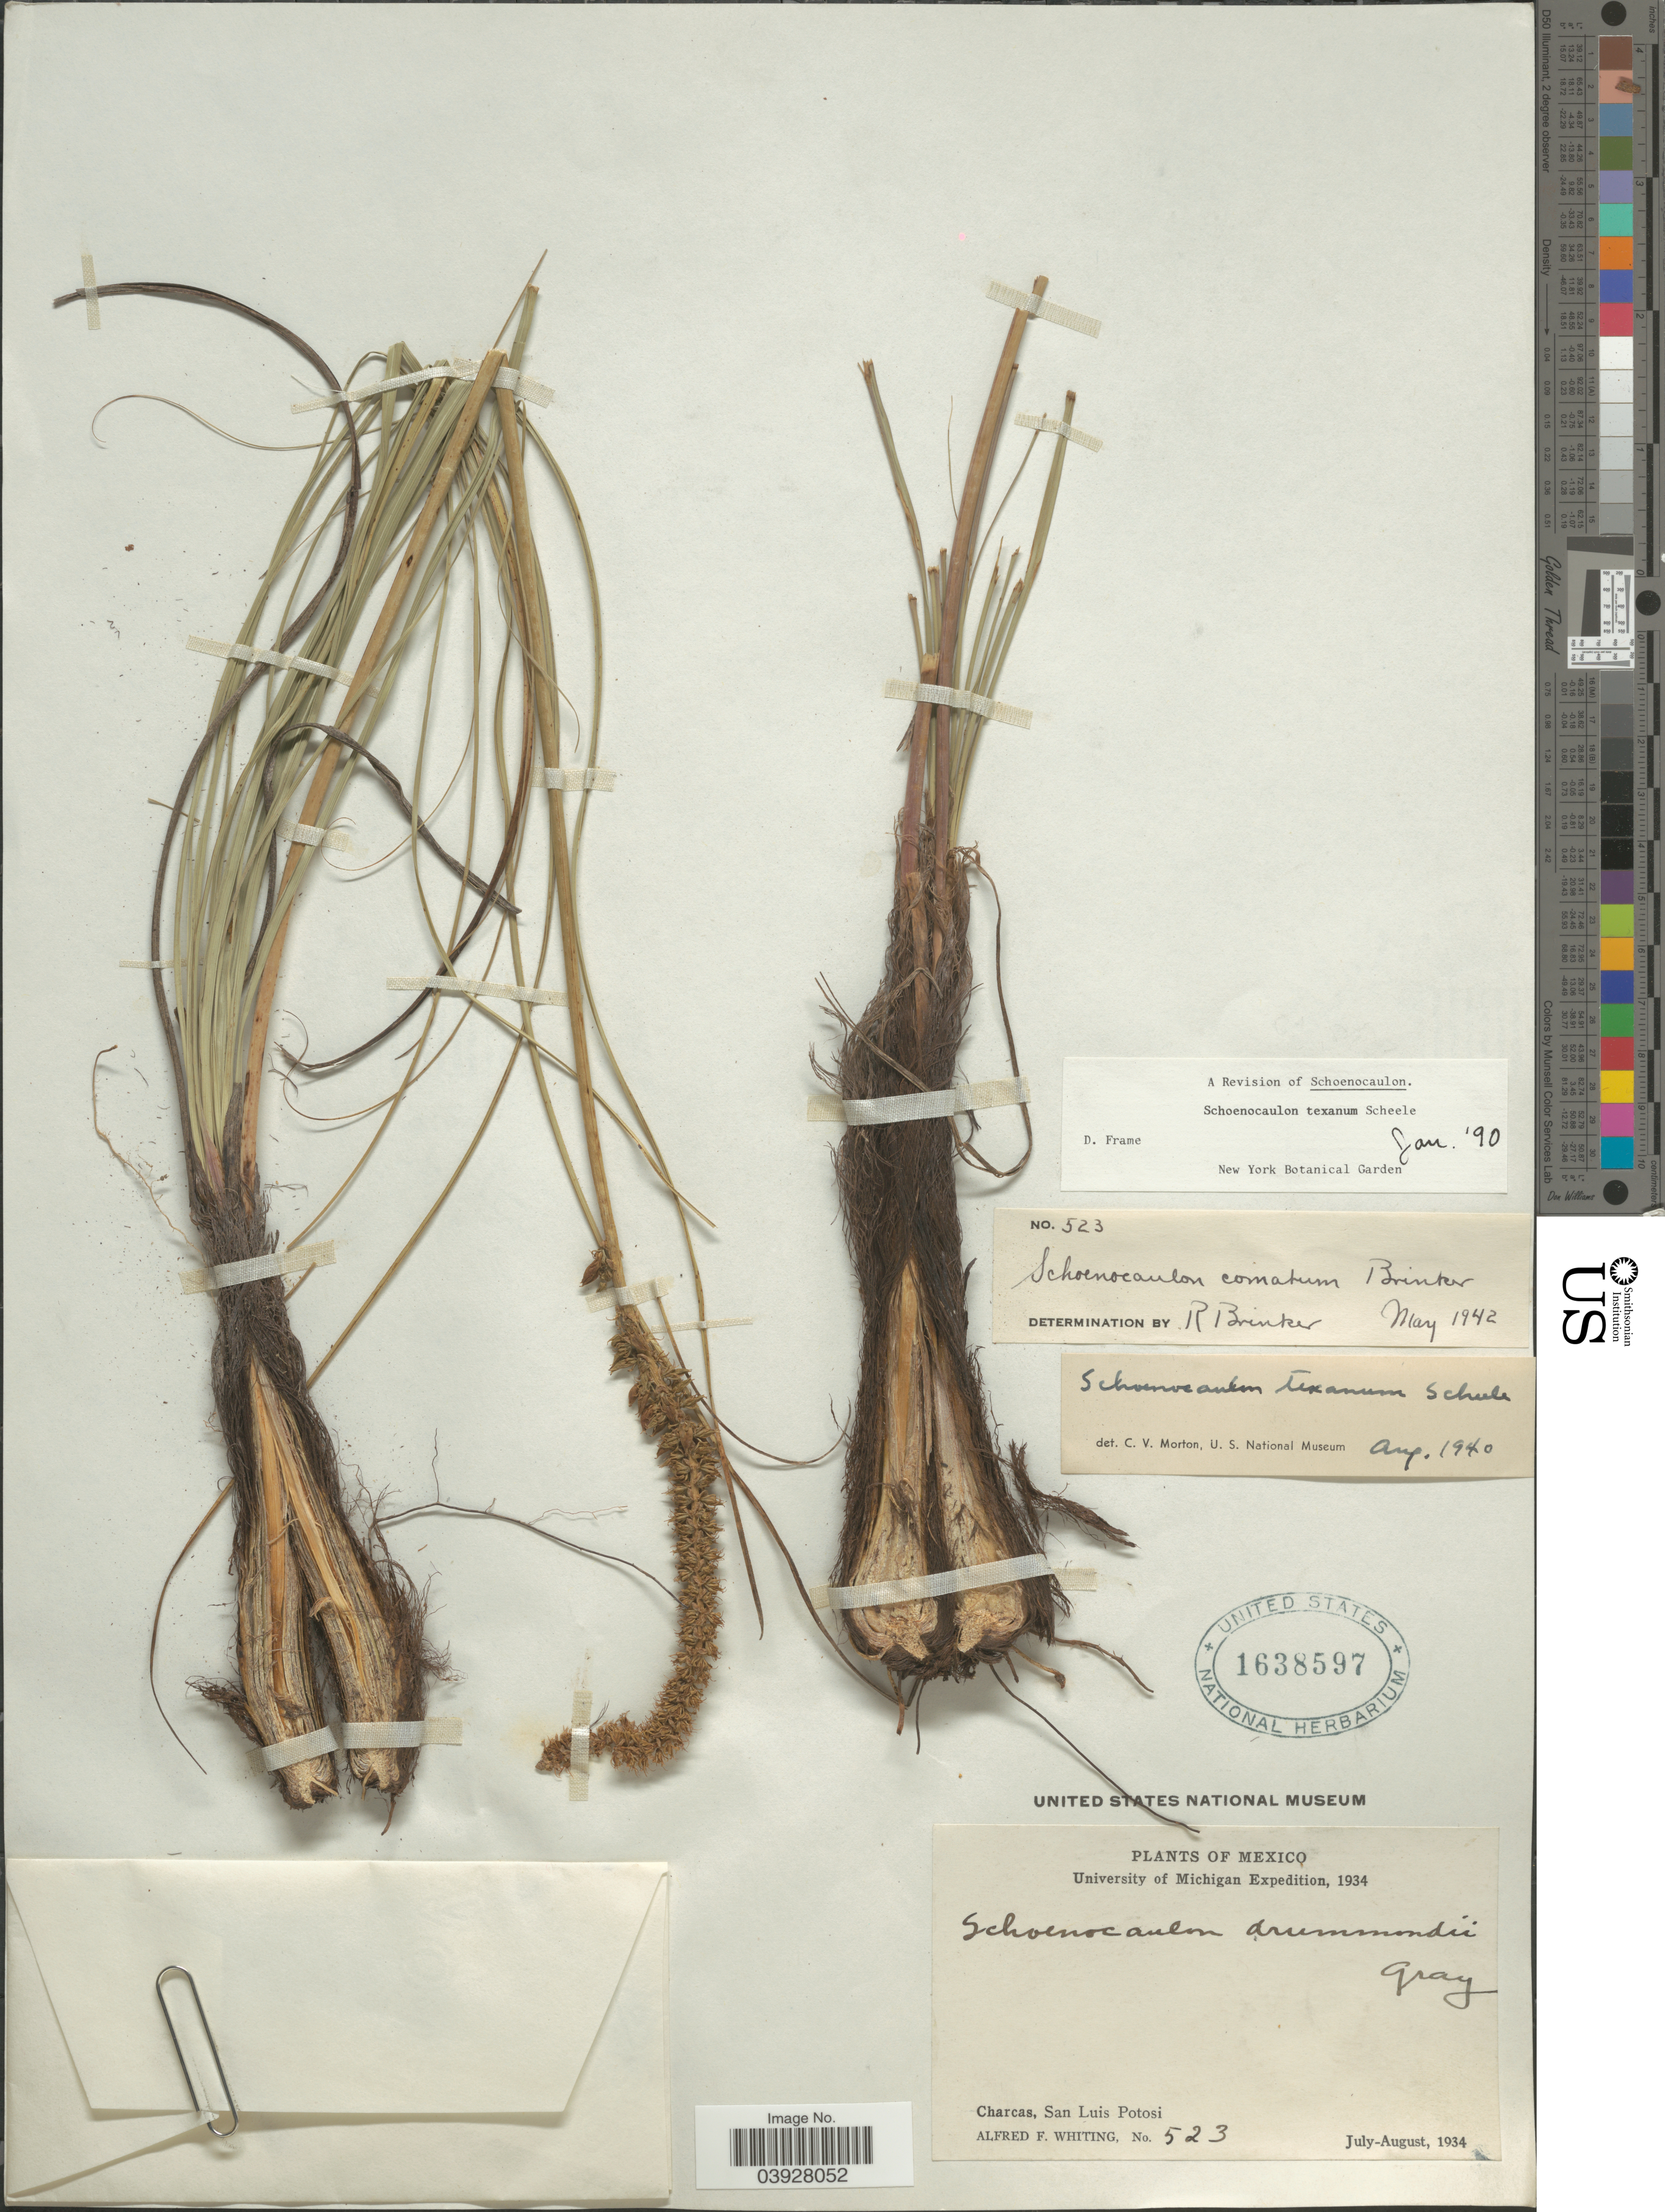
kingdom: Plantae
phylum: Tracheophyta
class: Liliopsida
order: Liliales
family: Melanthiaceae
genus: Schoenocaulon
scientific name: Schoenocaulon texanum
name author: Scheele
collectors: A. F. Whiting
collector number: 523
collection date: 1934-07/1934-08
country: Mexico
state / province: San Luis Potosí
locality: Charcas.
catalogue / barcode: US 1638597